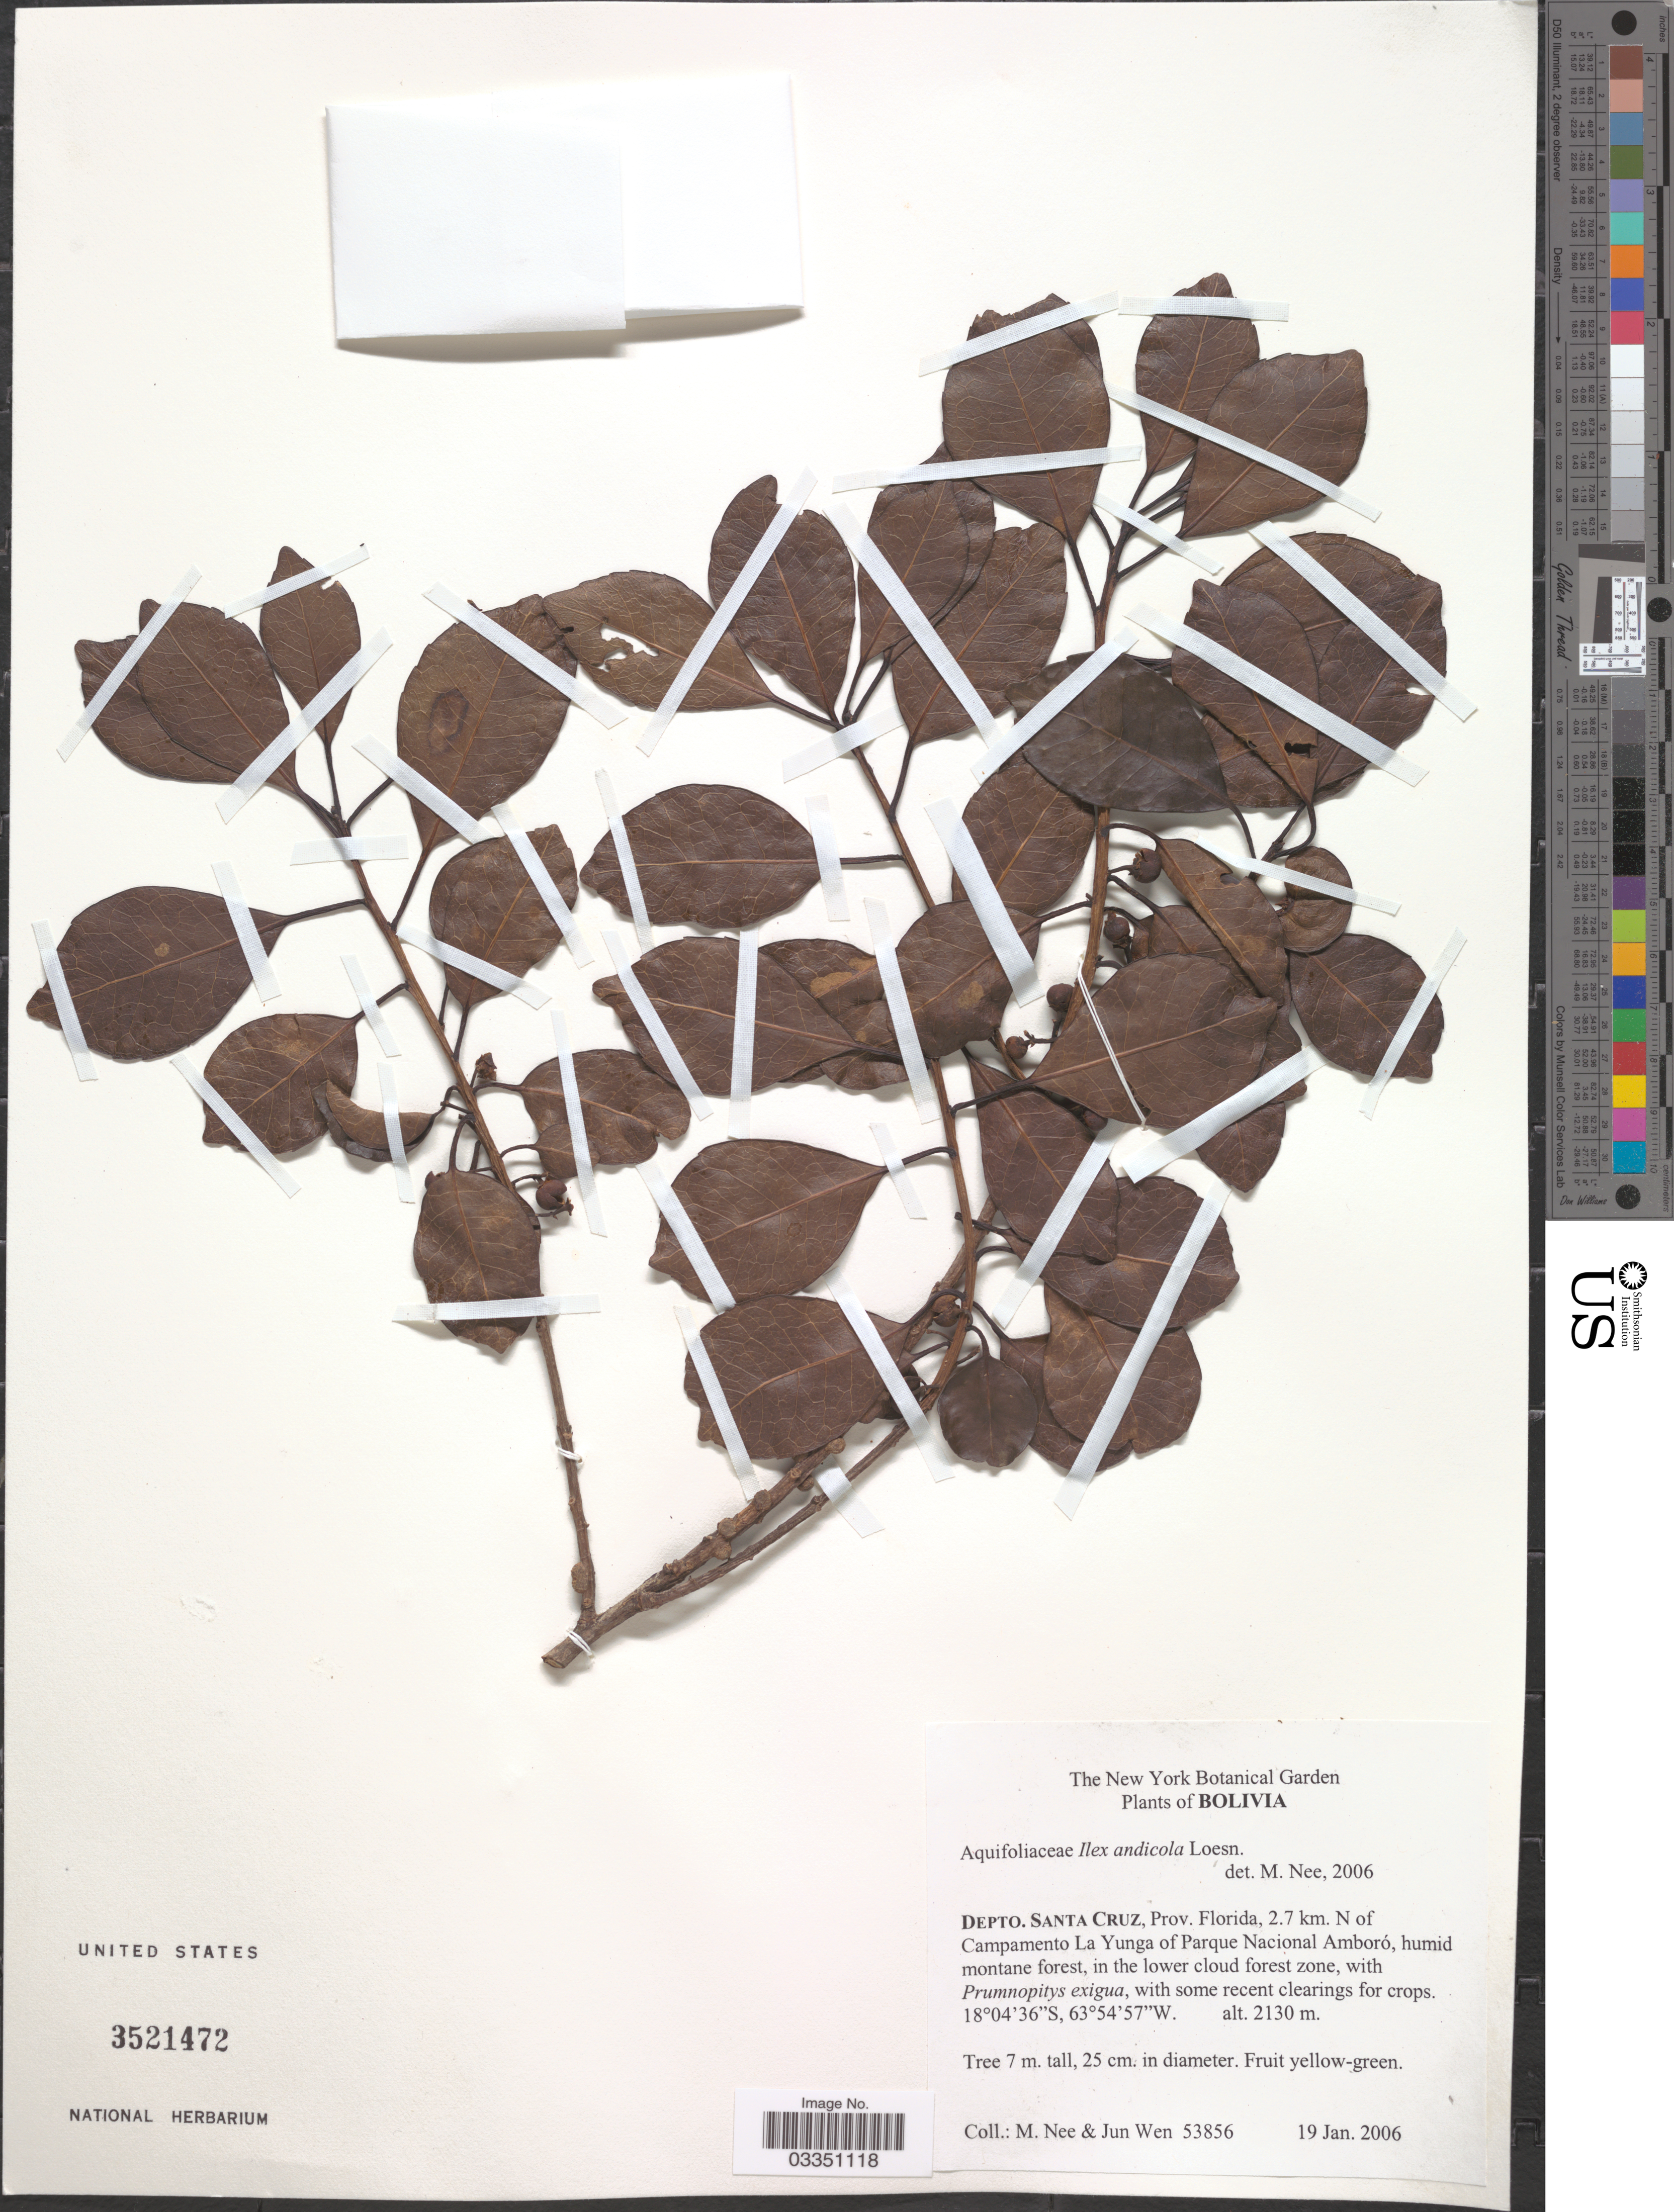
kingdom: Plantae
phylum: Tracheophyta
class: Magnoliopsida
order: Aquifoliales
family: Aquifoliaceae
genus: Ilex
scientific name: Ilex andicola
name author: Loes.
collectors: M. Nee & J. Wen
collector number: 53856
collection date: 2006-01-19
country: Bolivia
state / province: Santa Cruz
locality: Depto. Santa Cruz, Prov. Florida, 2.7 km. N of Campamento La Yunga of Parque Nacional Amboró, in the lower cloud forest zone.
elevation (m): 2130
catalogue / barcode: US 3521472